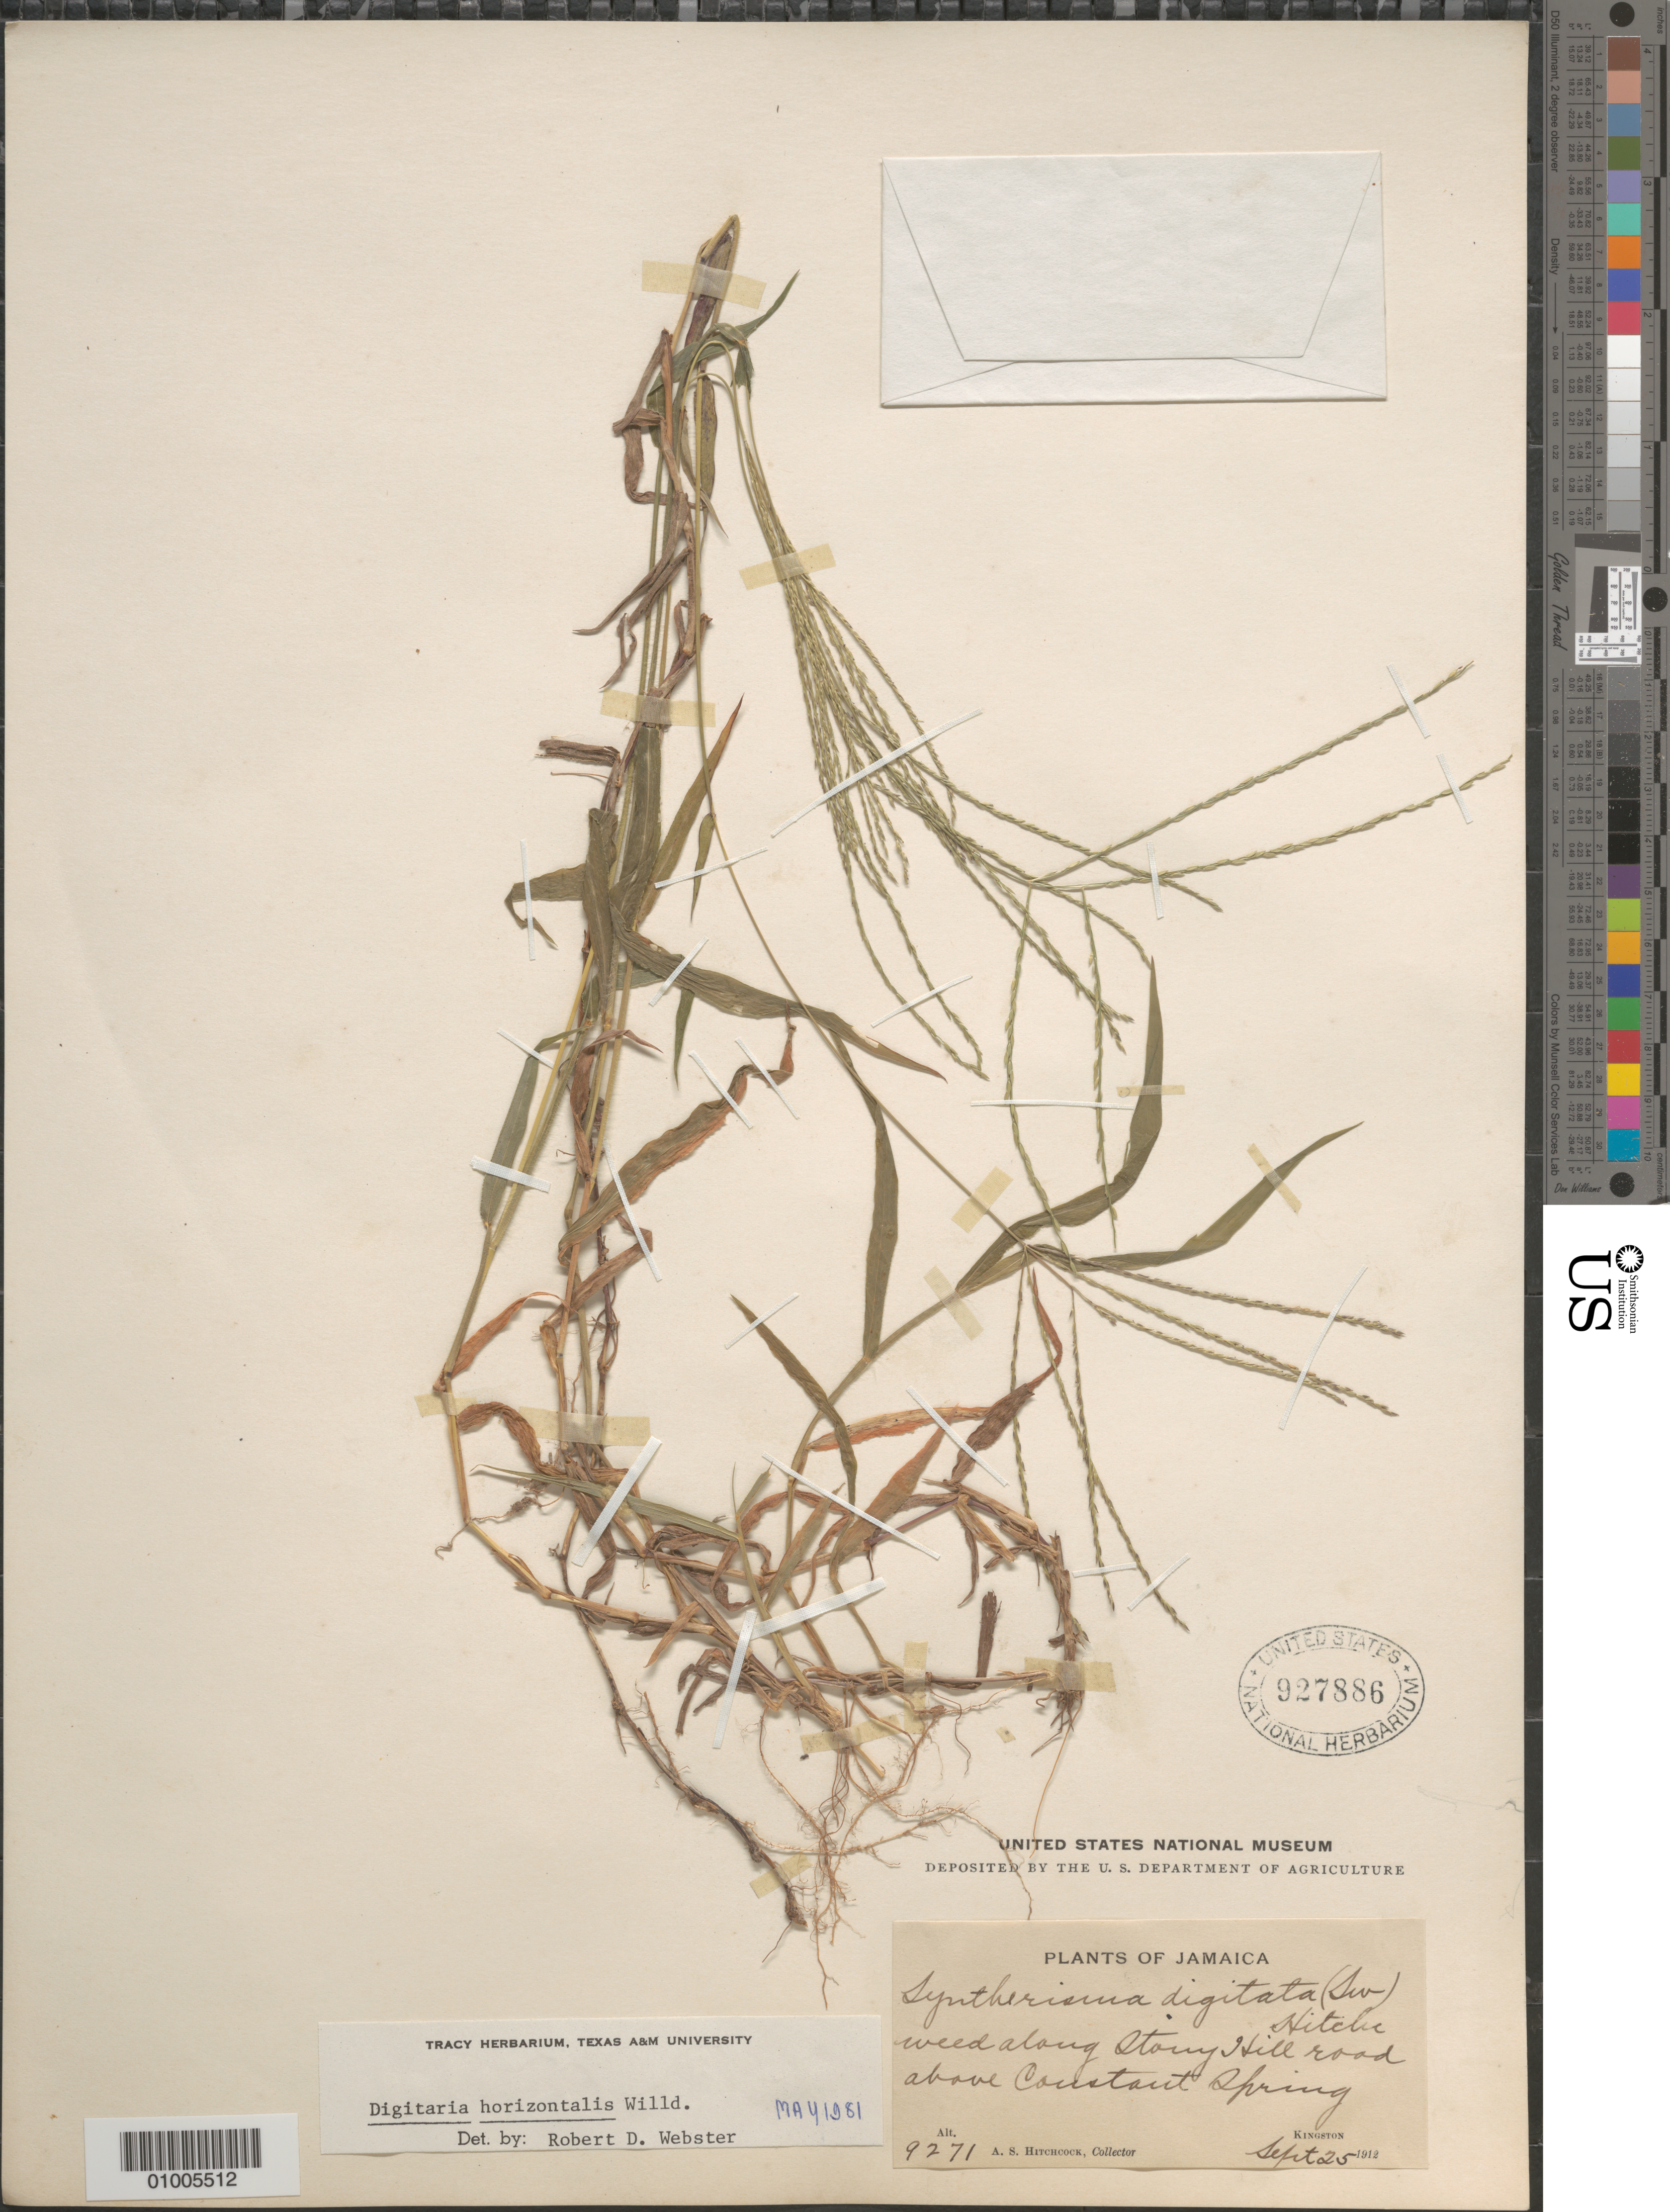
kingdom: Plantae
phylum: Tracheophyta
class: Liliopsida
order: Poales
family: Poaceae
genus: Digitaria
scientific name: Digitaria horizontalis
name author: Willd.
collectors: A. S. Hitchcock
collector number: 9271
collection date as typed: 25 Sep 1912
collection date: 1912-09-25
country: Jamaica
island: Jamaica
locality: Weed along stony hill road above Constant Spring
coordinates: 0 N, 0 E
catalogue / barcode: US 927886